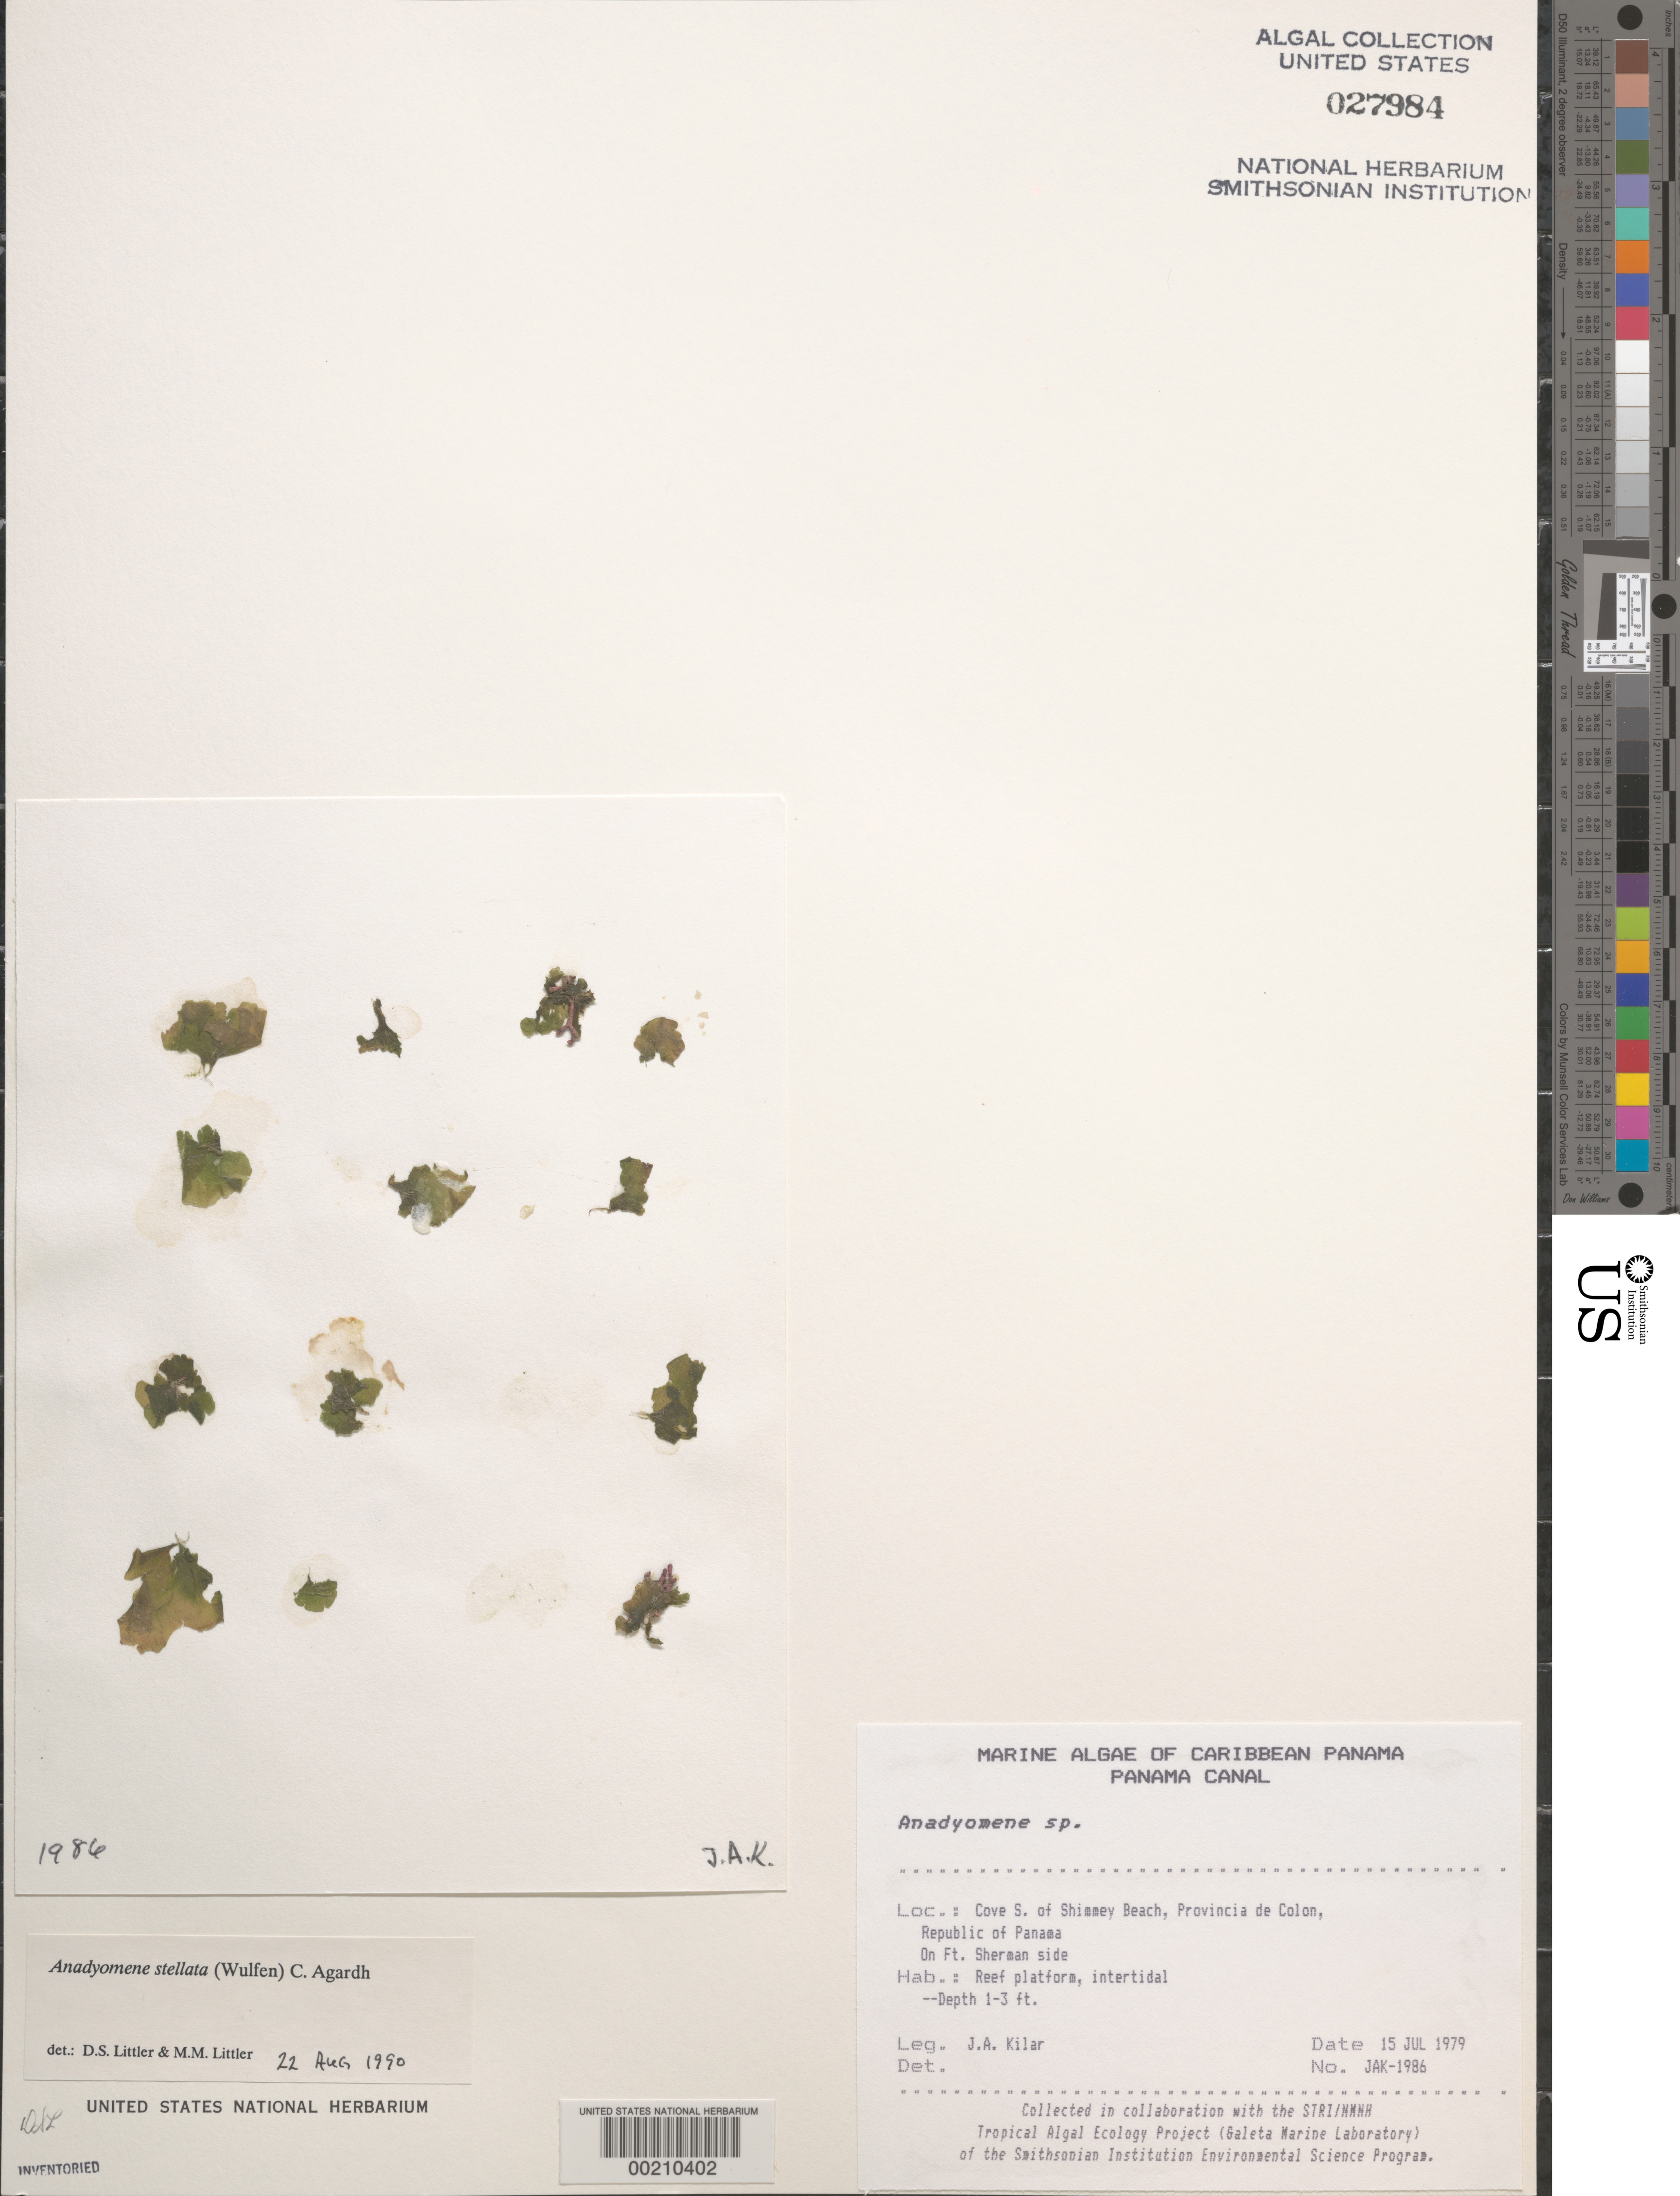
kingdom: Plantae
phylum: Chlorophyta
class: Ulvophyceae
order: Cladophorales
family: Anadyomenaceae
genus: Anadyomene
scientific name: Anadyomene stellata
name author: (Wulfen) C. Agardh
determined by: Littler, D. S.; Littler, M. M.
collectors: J. A. Kilar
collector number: JAK-1986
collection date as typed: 15 Jul 1979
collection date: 1979-07-15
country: Panama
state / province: Colón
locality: Fort Sherman side of cove, south of Shimmey Beach, Canal Zone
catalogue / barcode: US 27984